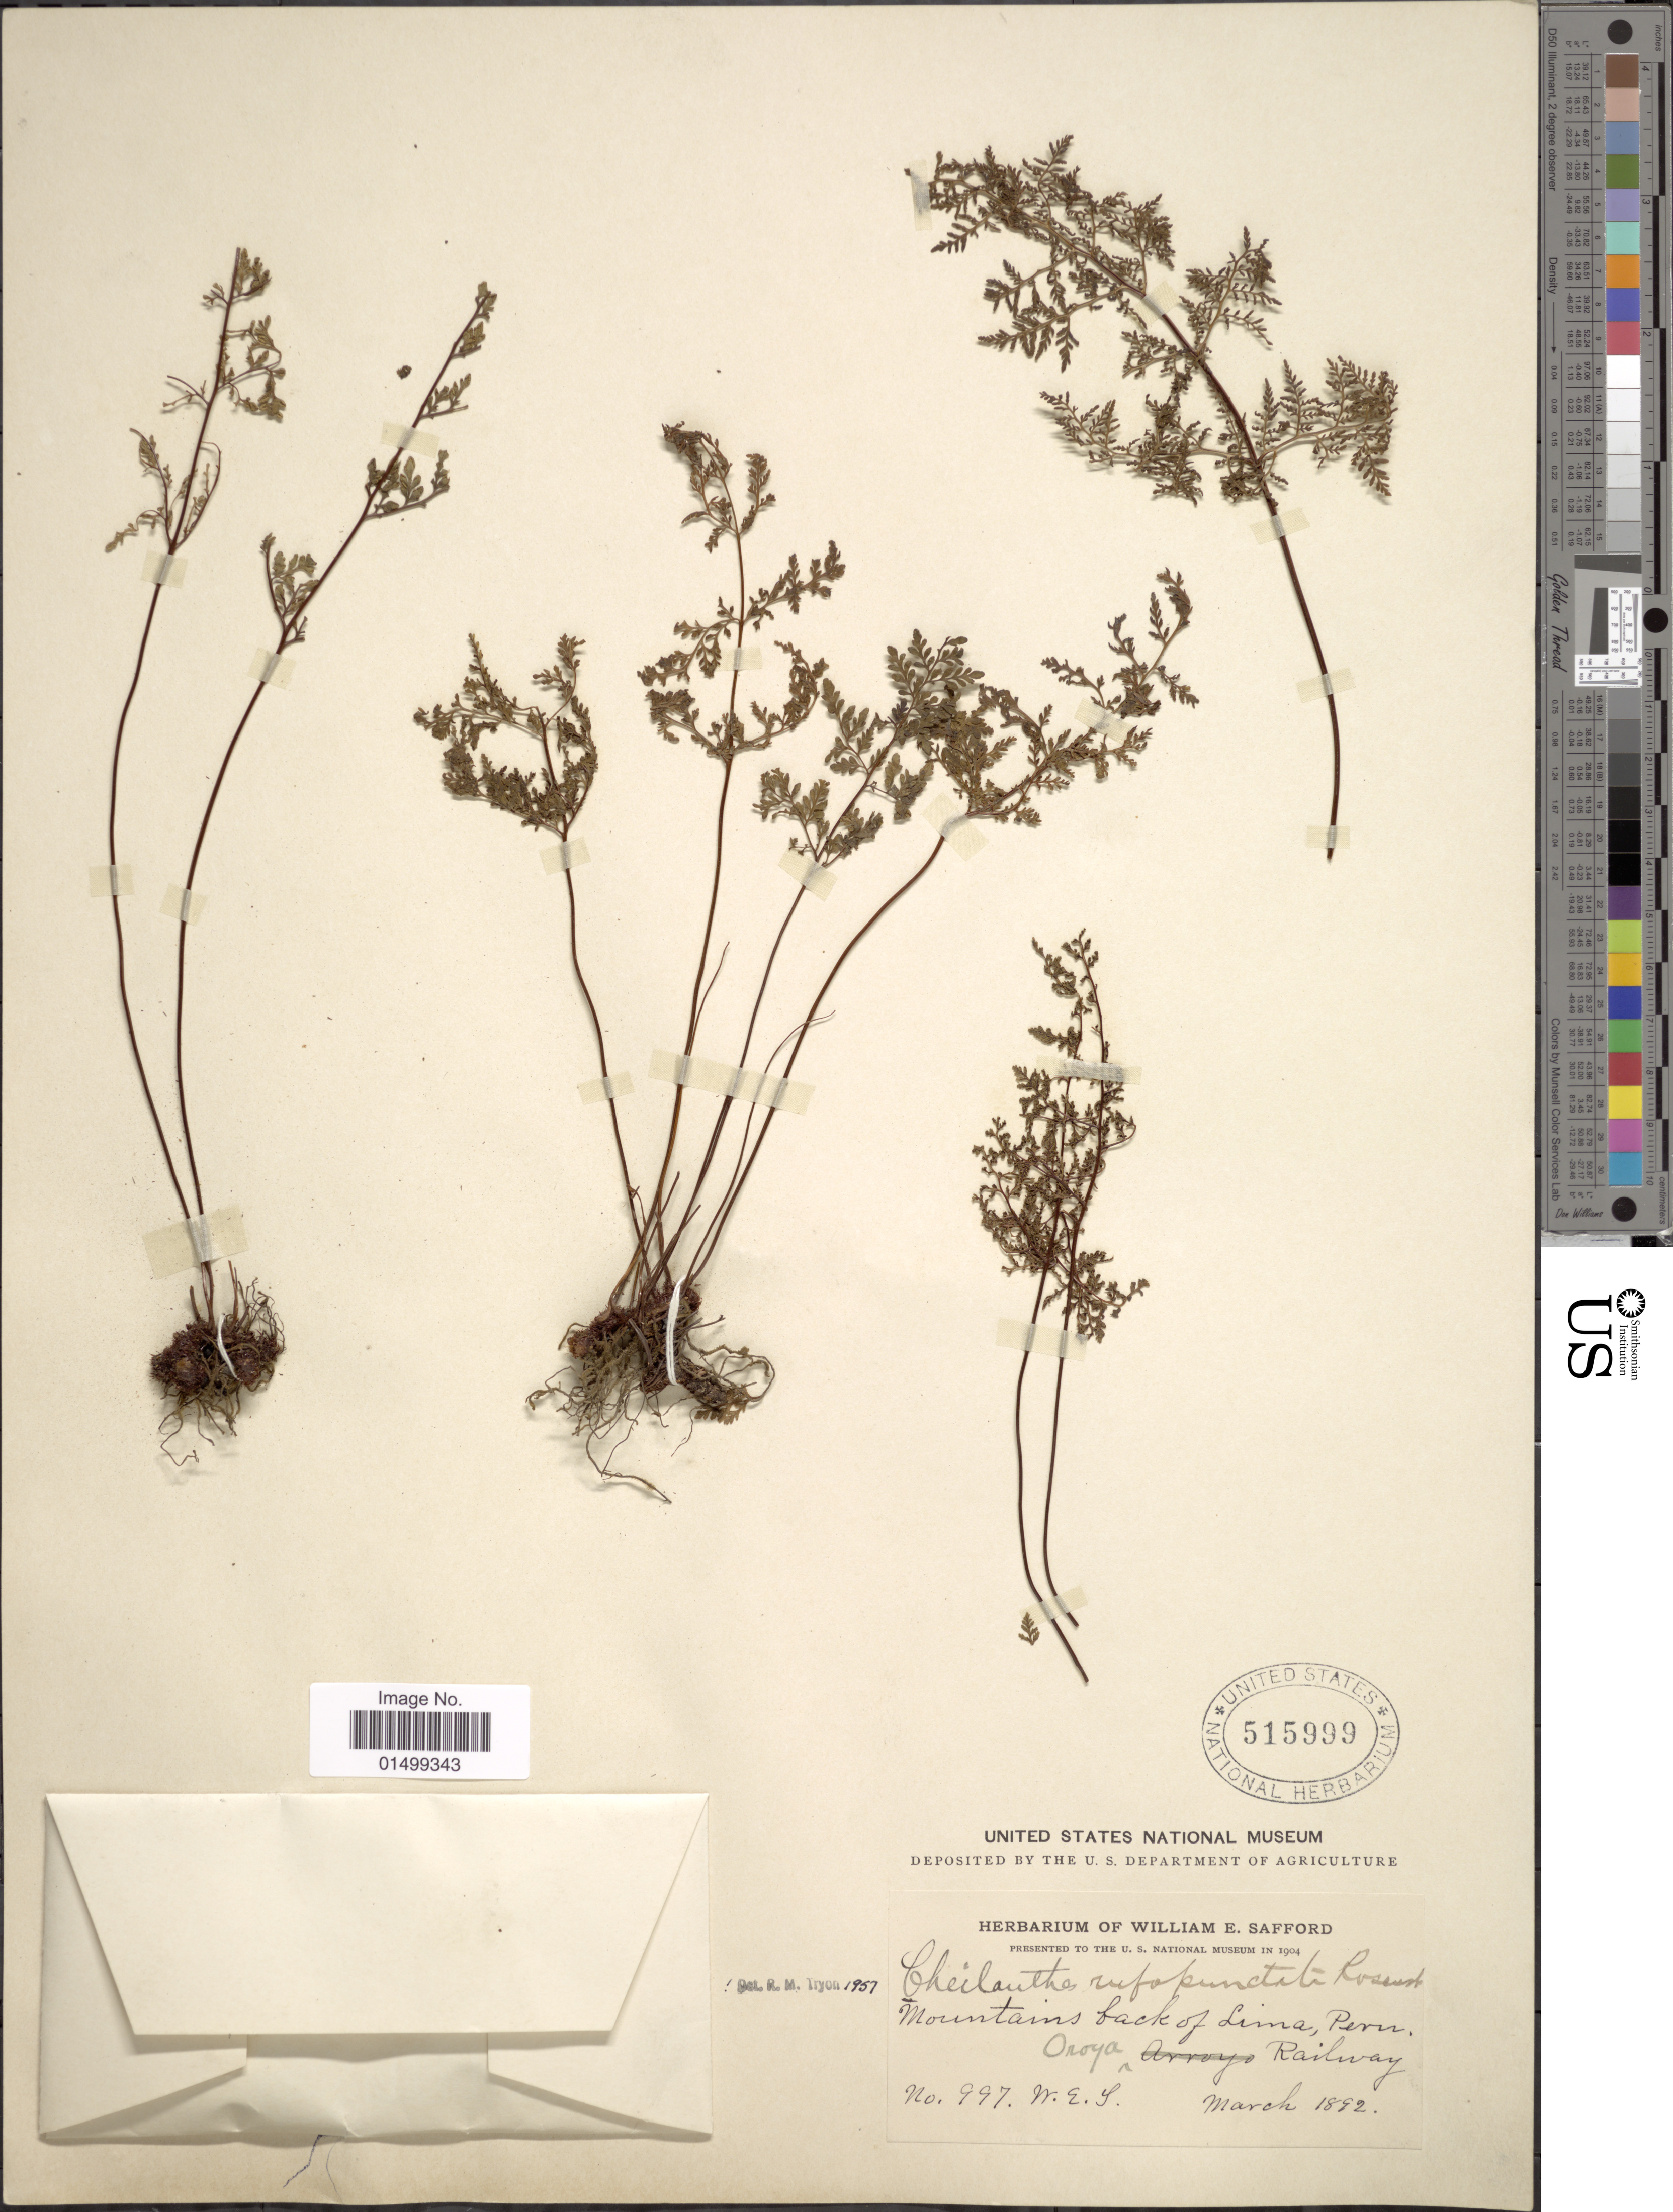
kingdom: Plantae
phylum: Tracheophyta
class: Polypodiopsida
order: Polypodiales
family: Pteridaceae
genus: Cheilanthes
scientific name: Cheilanthes rufopunctata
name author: Rosenst.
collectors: W. E. Safford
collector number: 997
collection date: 1892-03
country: Peru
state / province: Lima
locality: Mountains back of Lima, Oroya Railway.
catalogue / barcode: US 515999